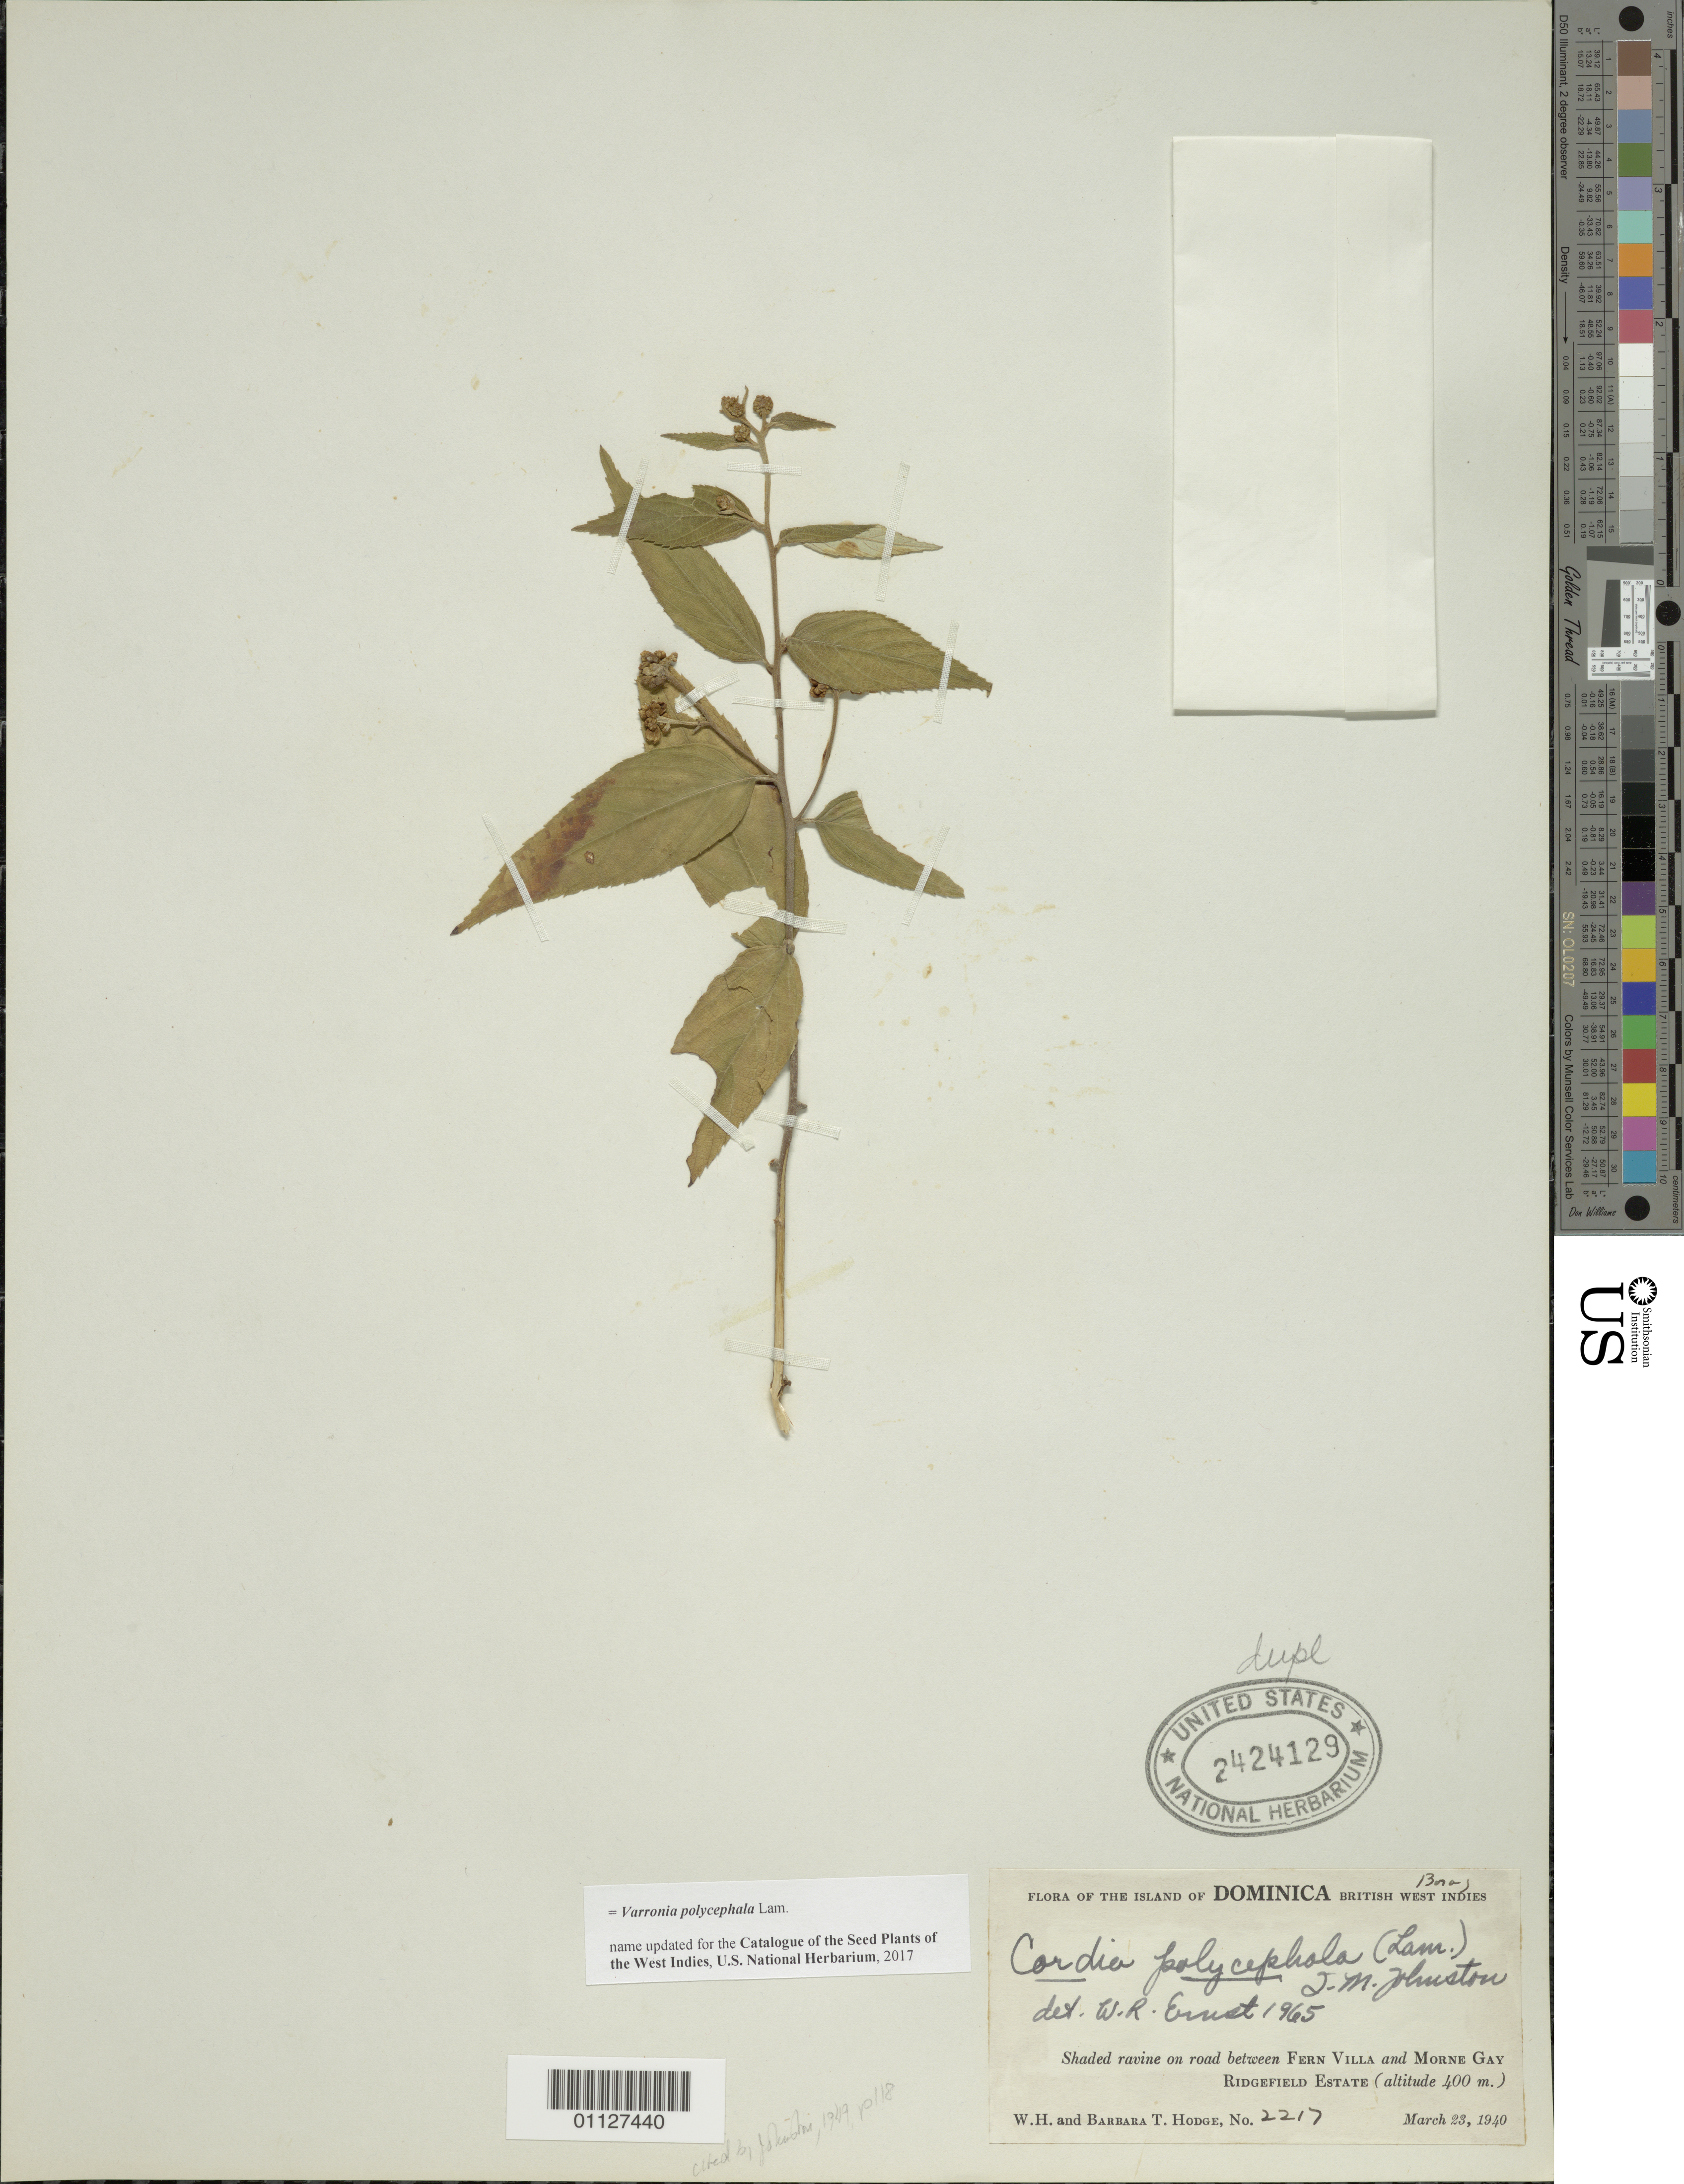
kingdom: Plantae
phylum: Tracheophyta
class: Magnoliopsida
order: Boraginales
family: Cordiaceae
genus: Varronia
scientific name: Varronia polycephala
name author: Lam.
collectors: W. Hodge & B. Hodge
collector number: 2217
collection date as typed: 23 Mar 1940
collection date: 1940-03-23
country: Dominica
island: Dominica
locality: Shaded ravine on road between Fern Villa and Morne Gay; Ridgefield Estate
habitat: Shaded ravine on road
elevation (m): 400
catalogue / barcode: US 2424129